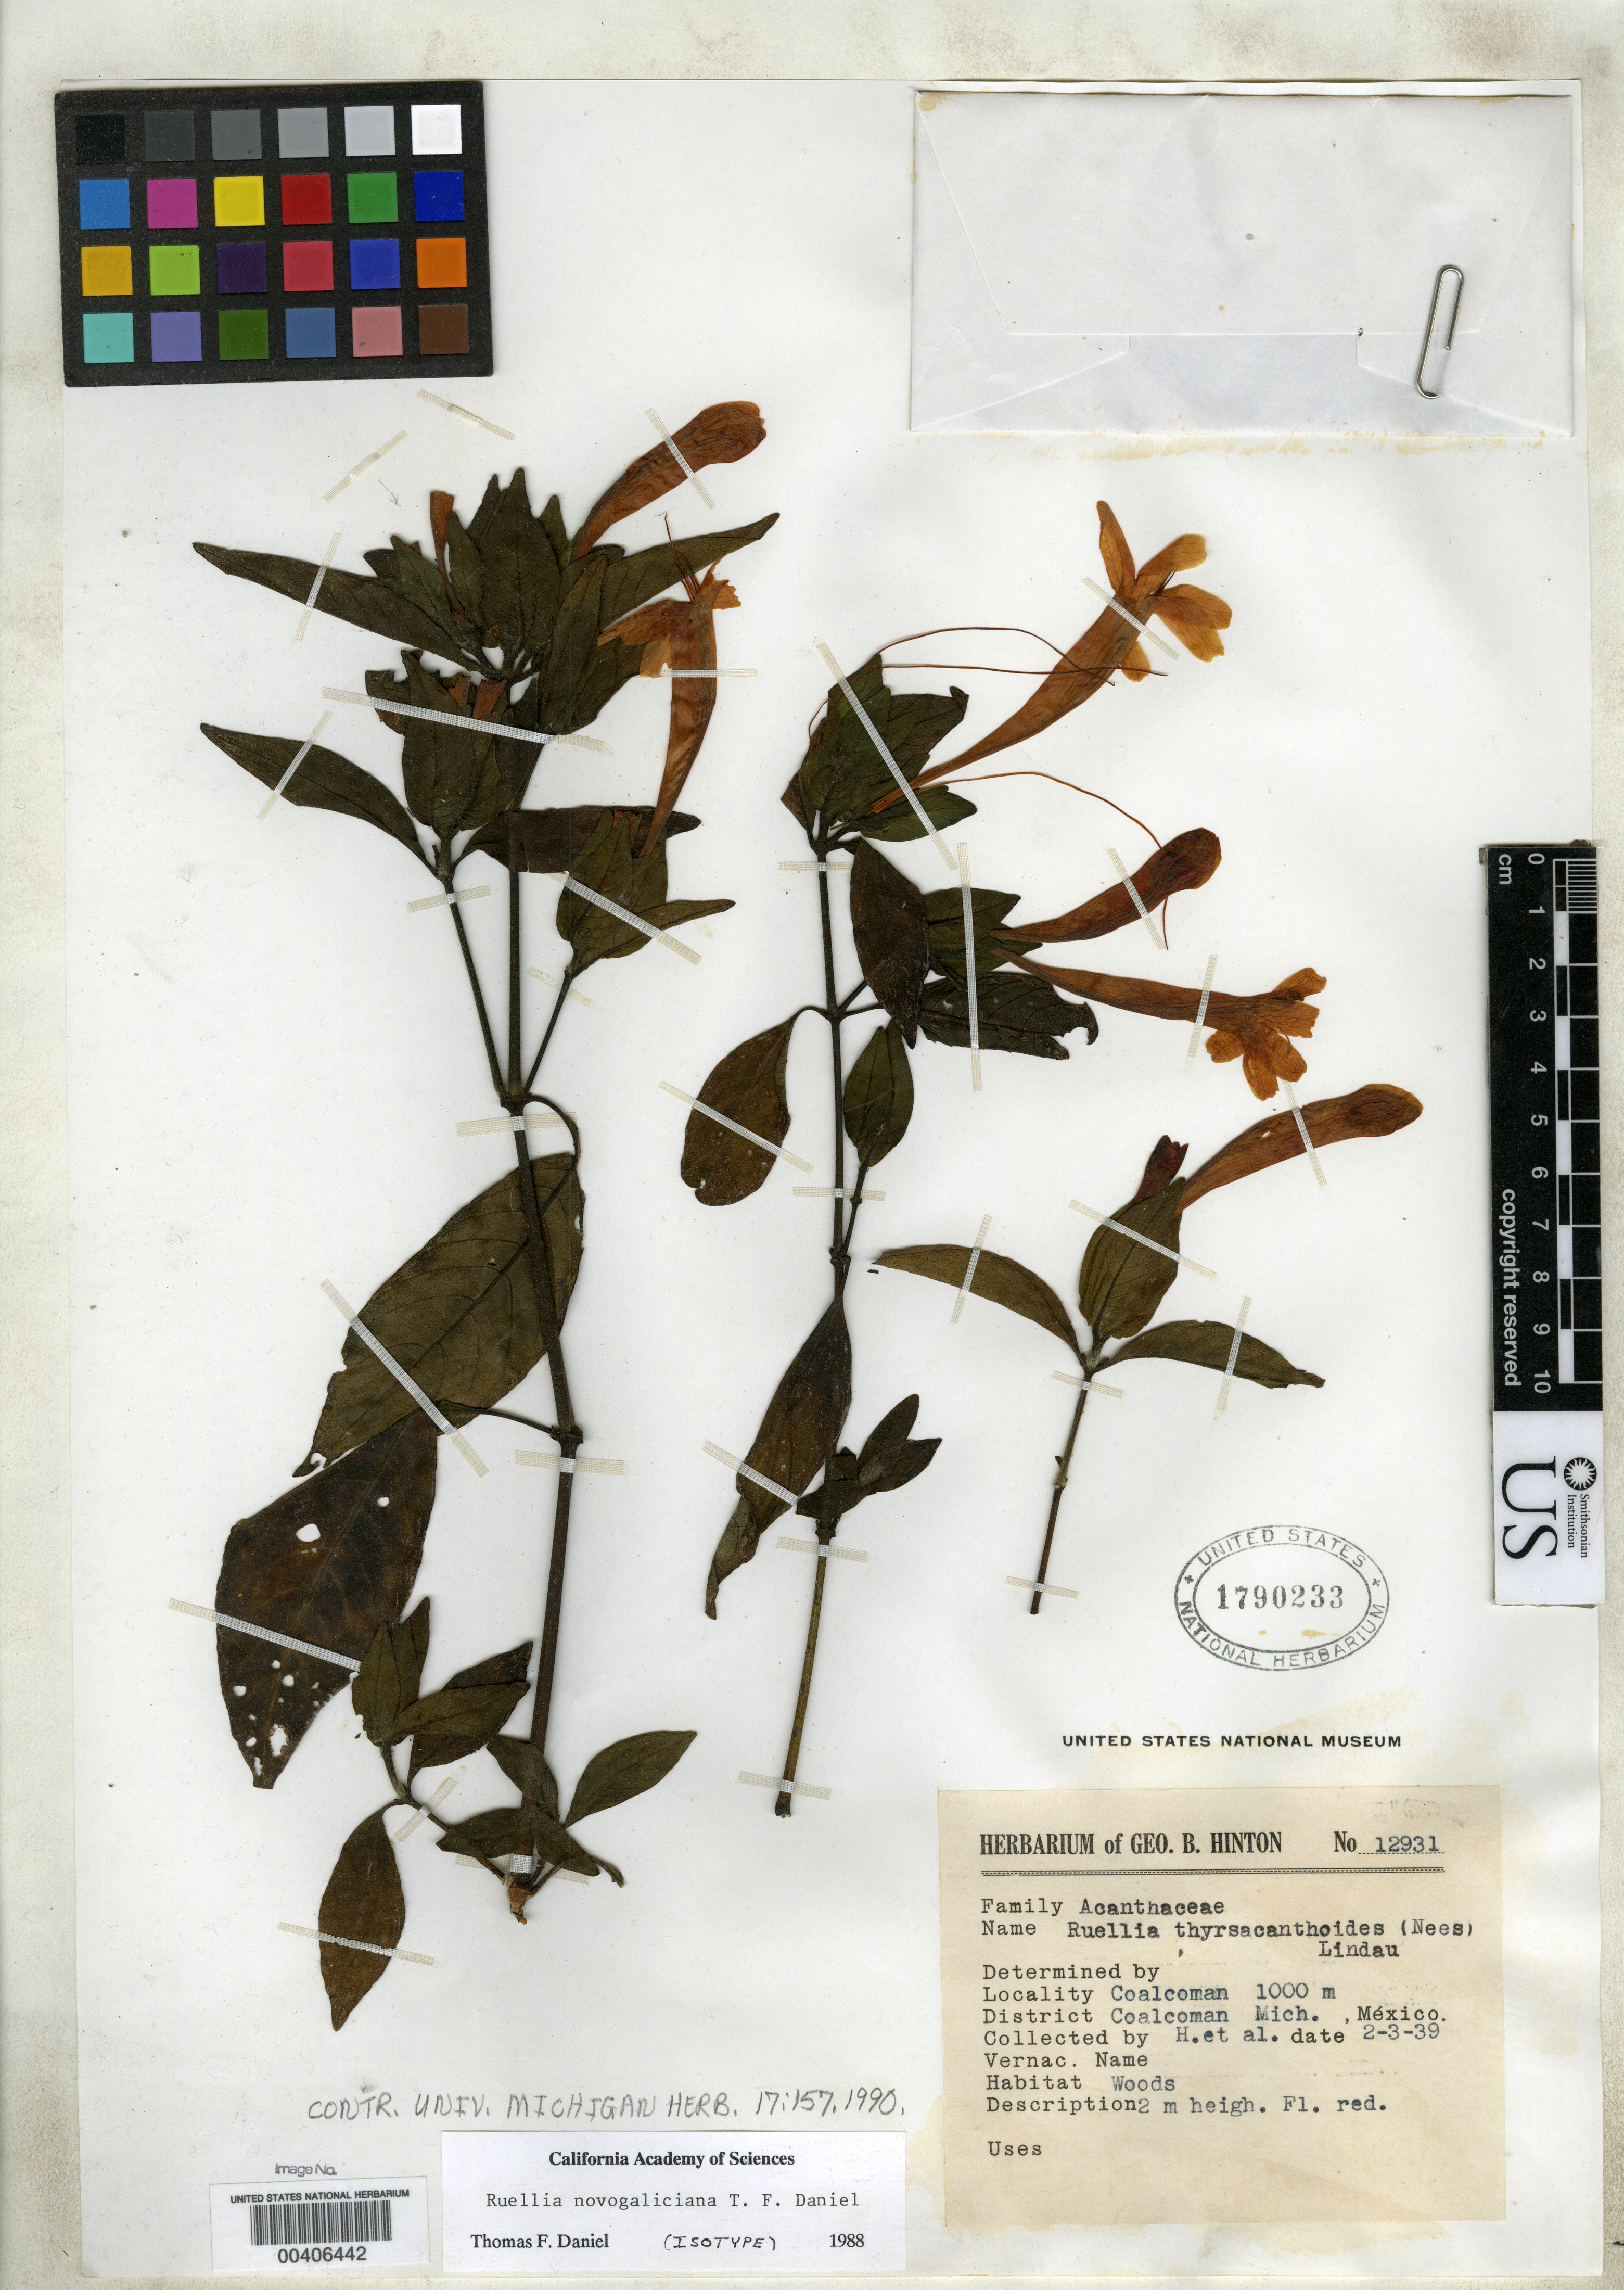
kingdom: Plantae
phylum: Tracheophyta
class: Magnoliopsida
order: Lamiales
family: Acanthaceae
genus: Ruellia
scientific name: Ruellia novogaliciana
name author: T.F. Daniel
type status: Isotype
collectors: G. B. Hinton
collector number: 12931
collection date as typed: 02 Mar 1939 or 03 Feb 1939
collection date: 1939-02-03 or 1939-03-02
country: Mexico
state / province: Michoacán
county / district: Coalcoman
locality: Coalcomán.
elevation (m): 1000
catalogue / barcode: US 1790233